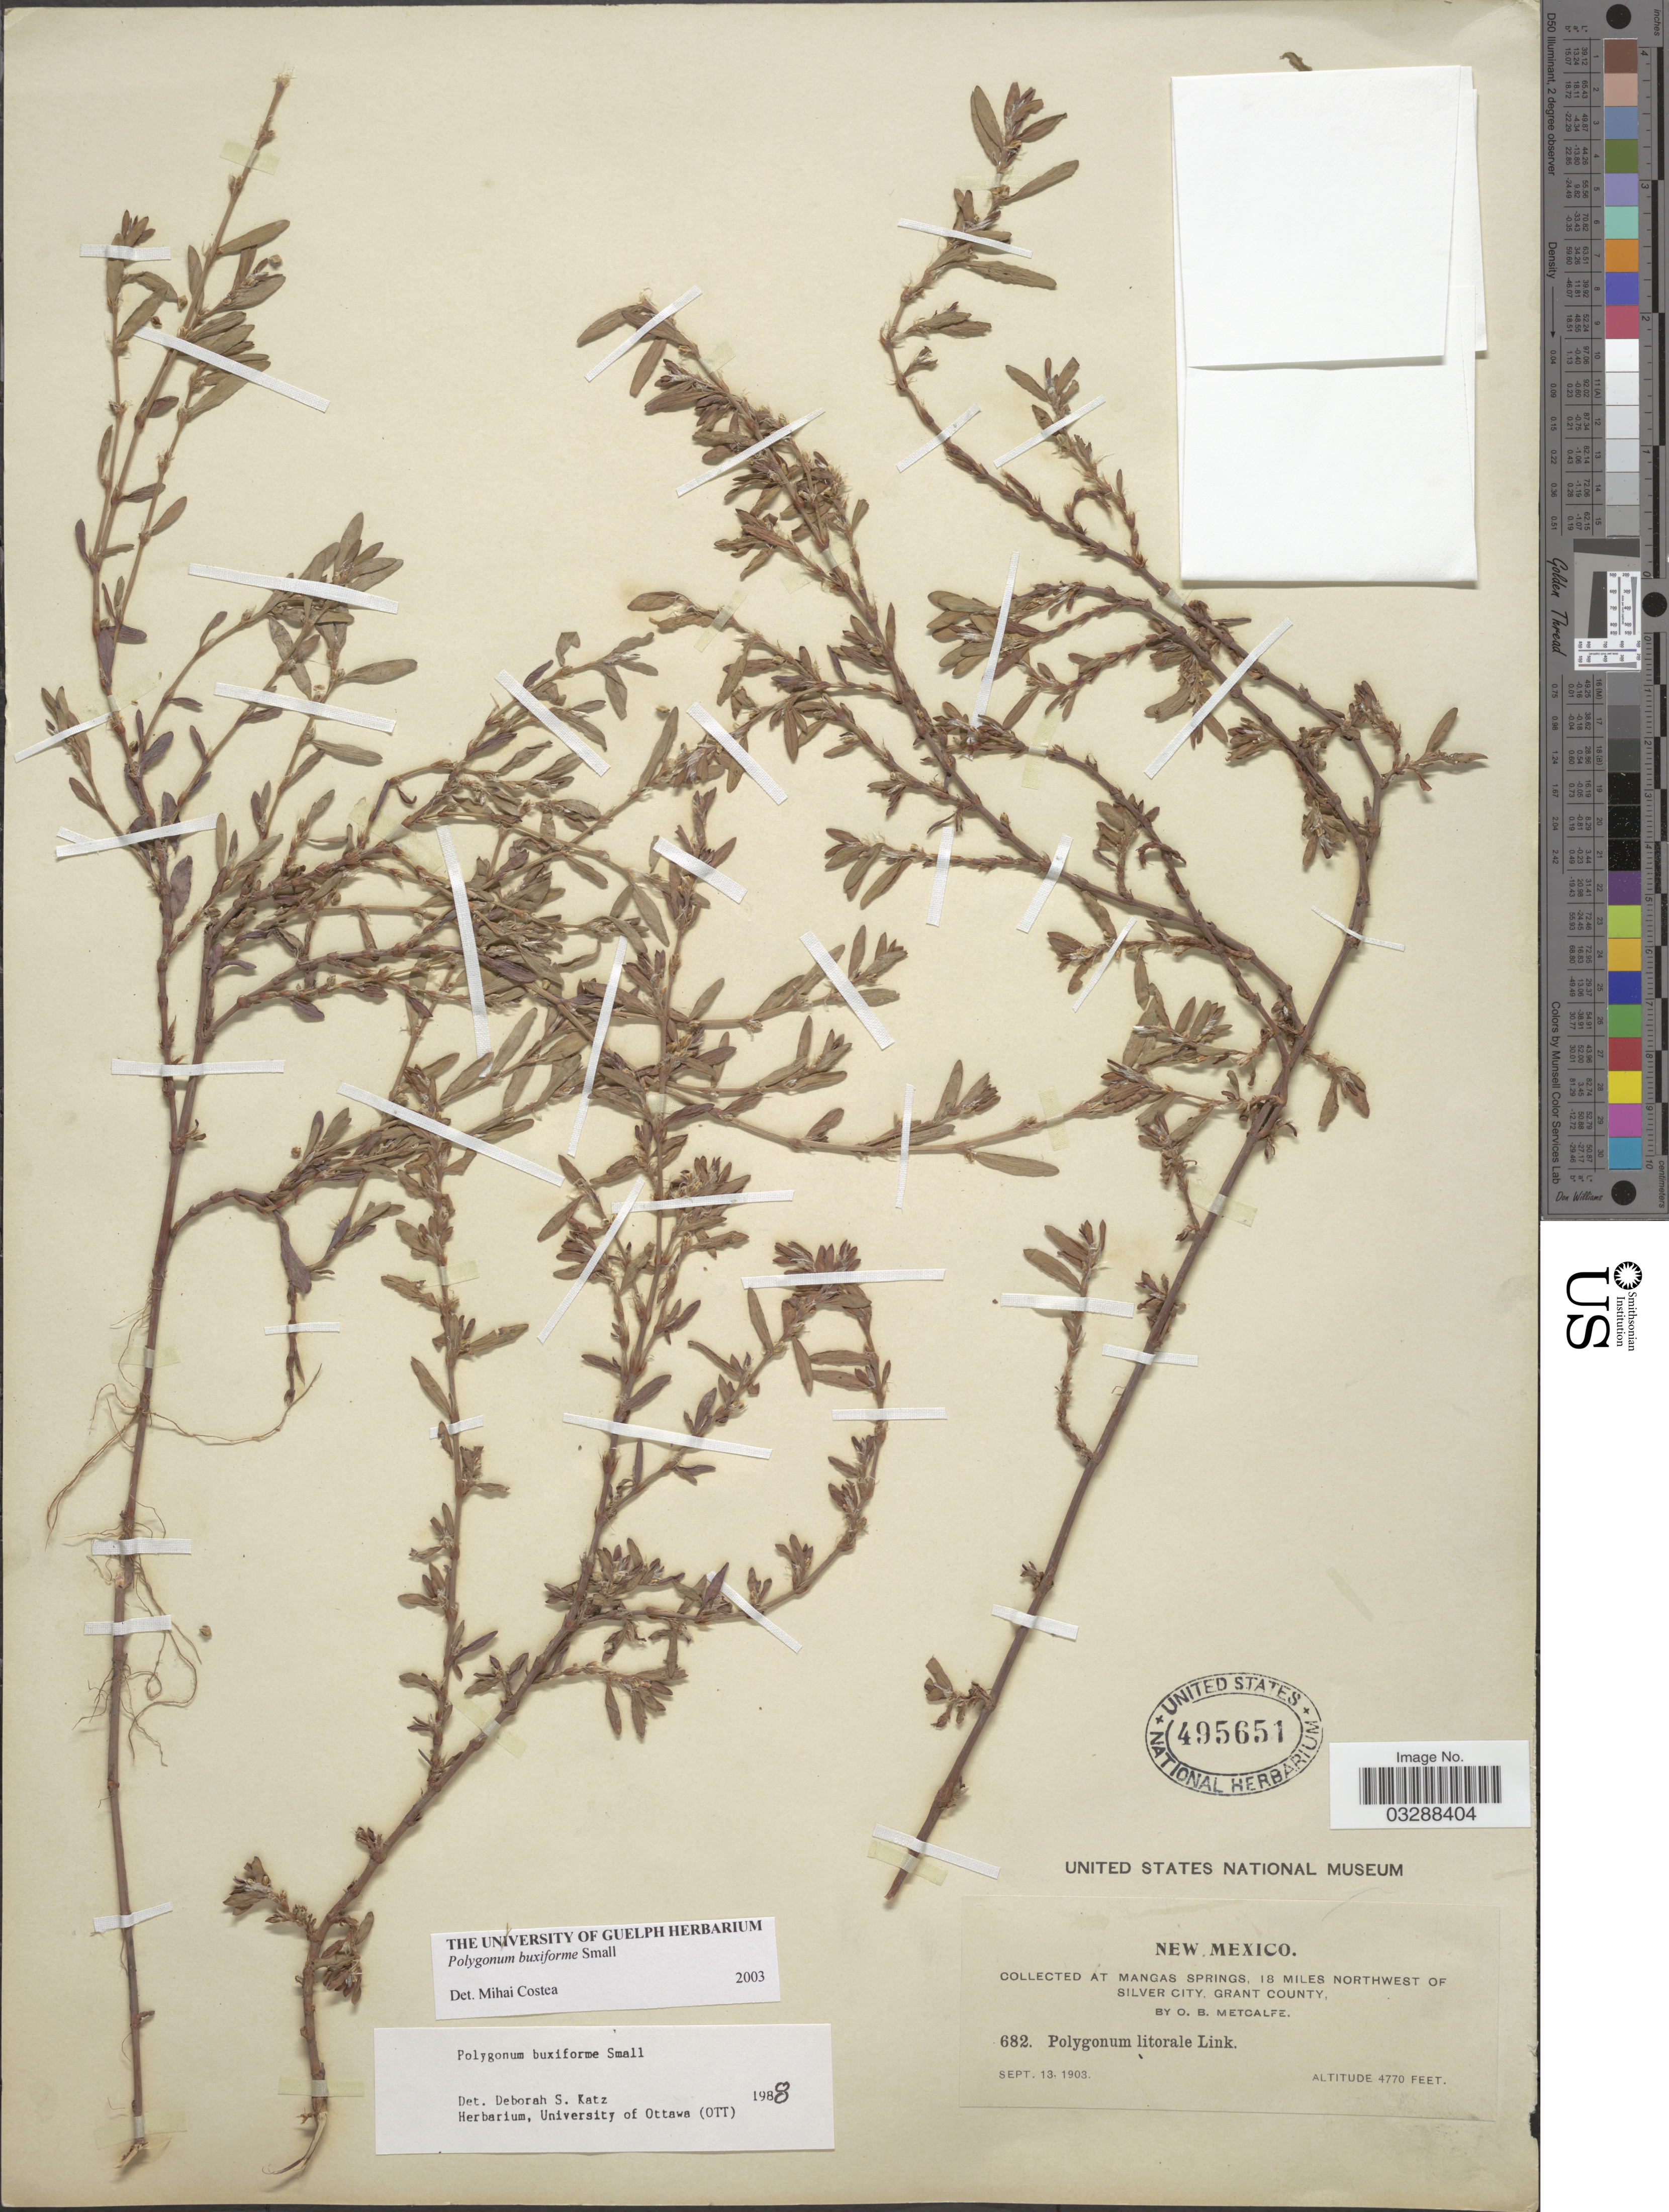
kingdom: Plantae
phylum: Tracheophyta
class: Magnoliopsida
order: Caryophyllales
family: Polygonaceae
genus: Polygonum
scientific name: Polygonum buxiforme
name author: Small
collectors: O. B. Metcalfe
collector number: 682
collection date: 1903-09-13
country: United States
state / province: New Mexico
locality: At Mangas Springs, 18 miles northwest of Silver City, Grant County.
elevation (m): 1454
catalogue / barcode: US 495651